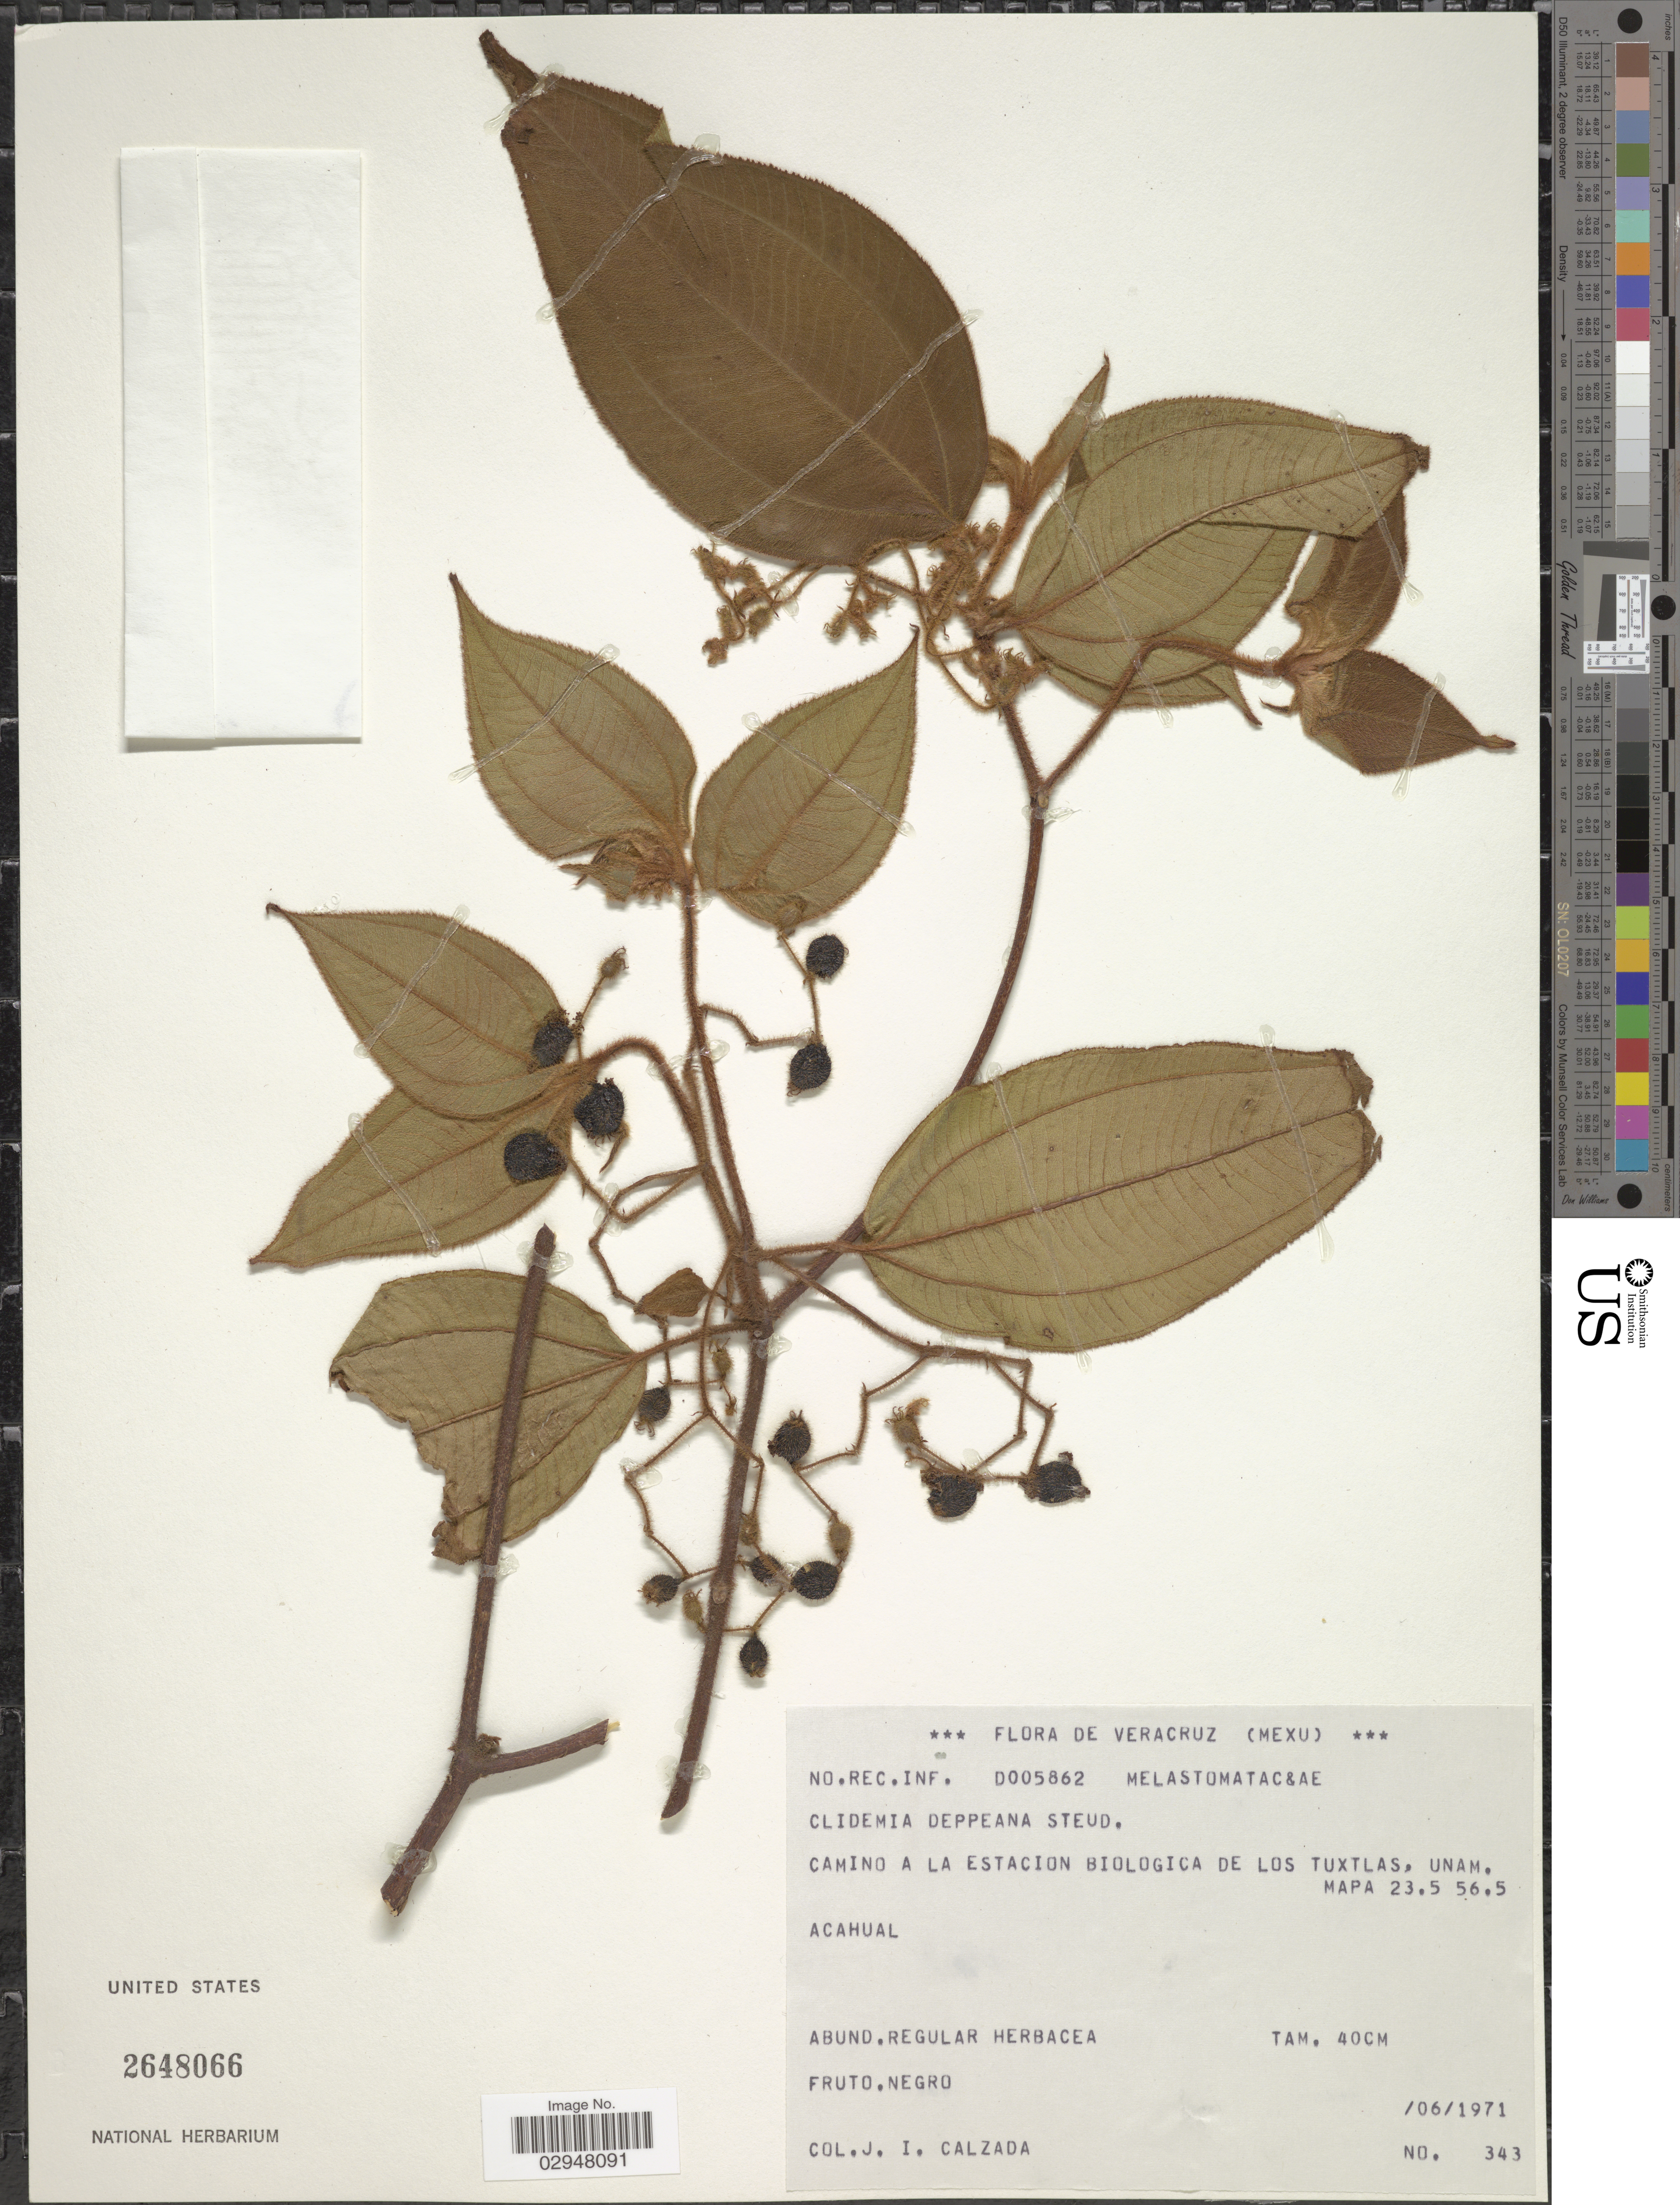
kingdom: Plantae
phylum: Tracheophyta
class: Magnoliopsida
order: Myrtales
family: Melastomataceae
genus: Clidemia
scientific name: Clidemia petiolaris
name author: (Schltdl. & Cham.) Schltdl. ex Triana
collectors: J. I. Calzada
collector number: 343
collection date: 1971-06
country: Mexico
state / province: Veracruz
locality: Veracruz (Mexu). Camino a la Estacion Biologica de Los Tuxtlas, Unam. Mapa 23.5 56.5. Acahual.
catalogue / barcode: US 2648066